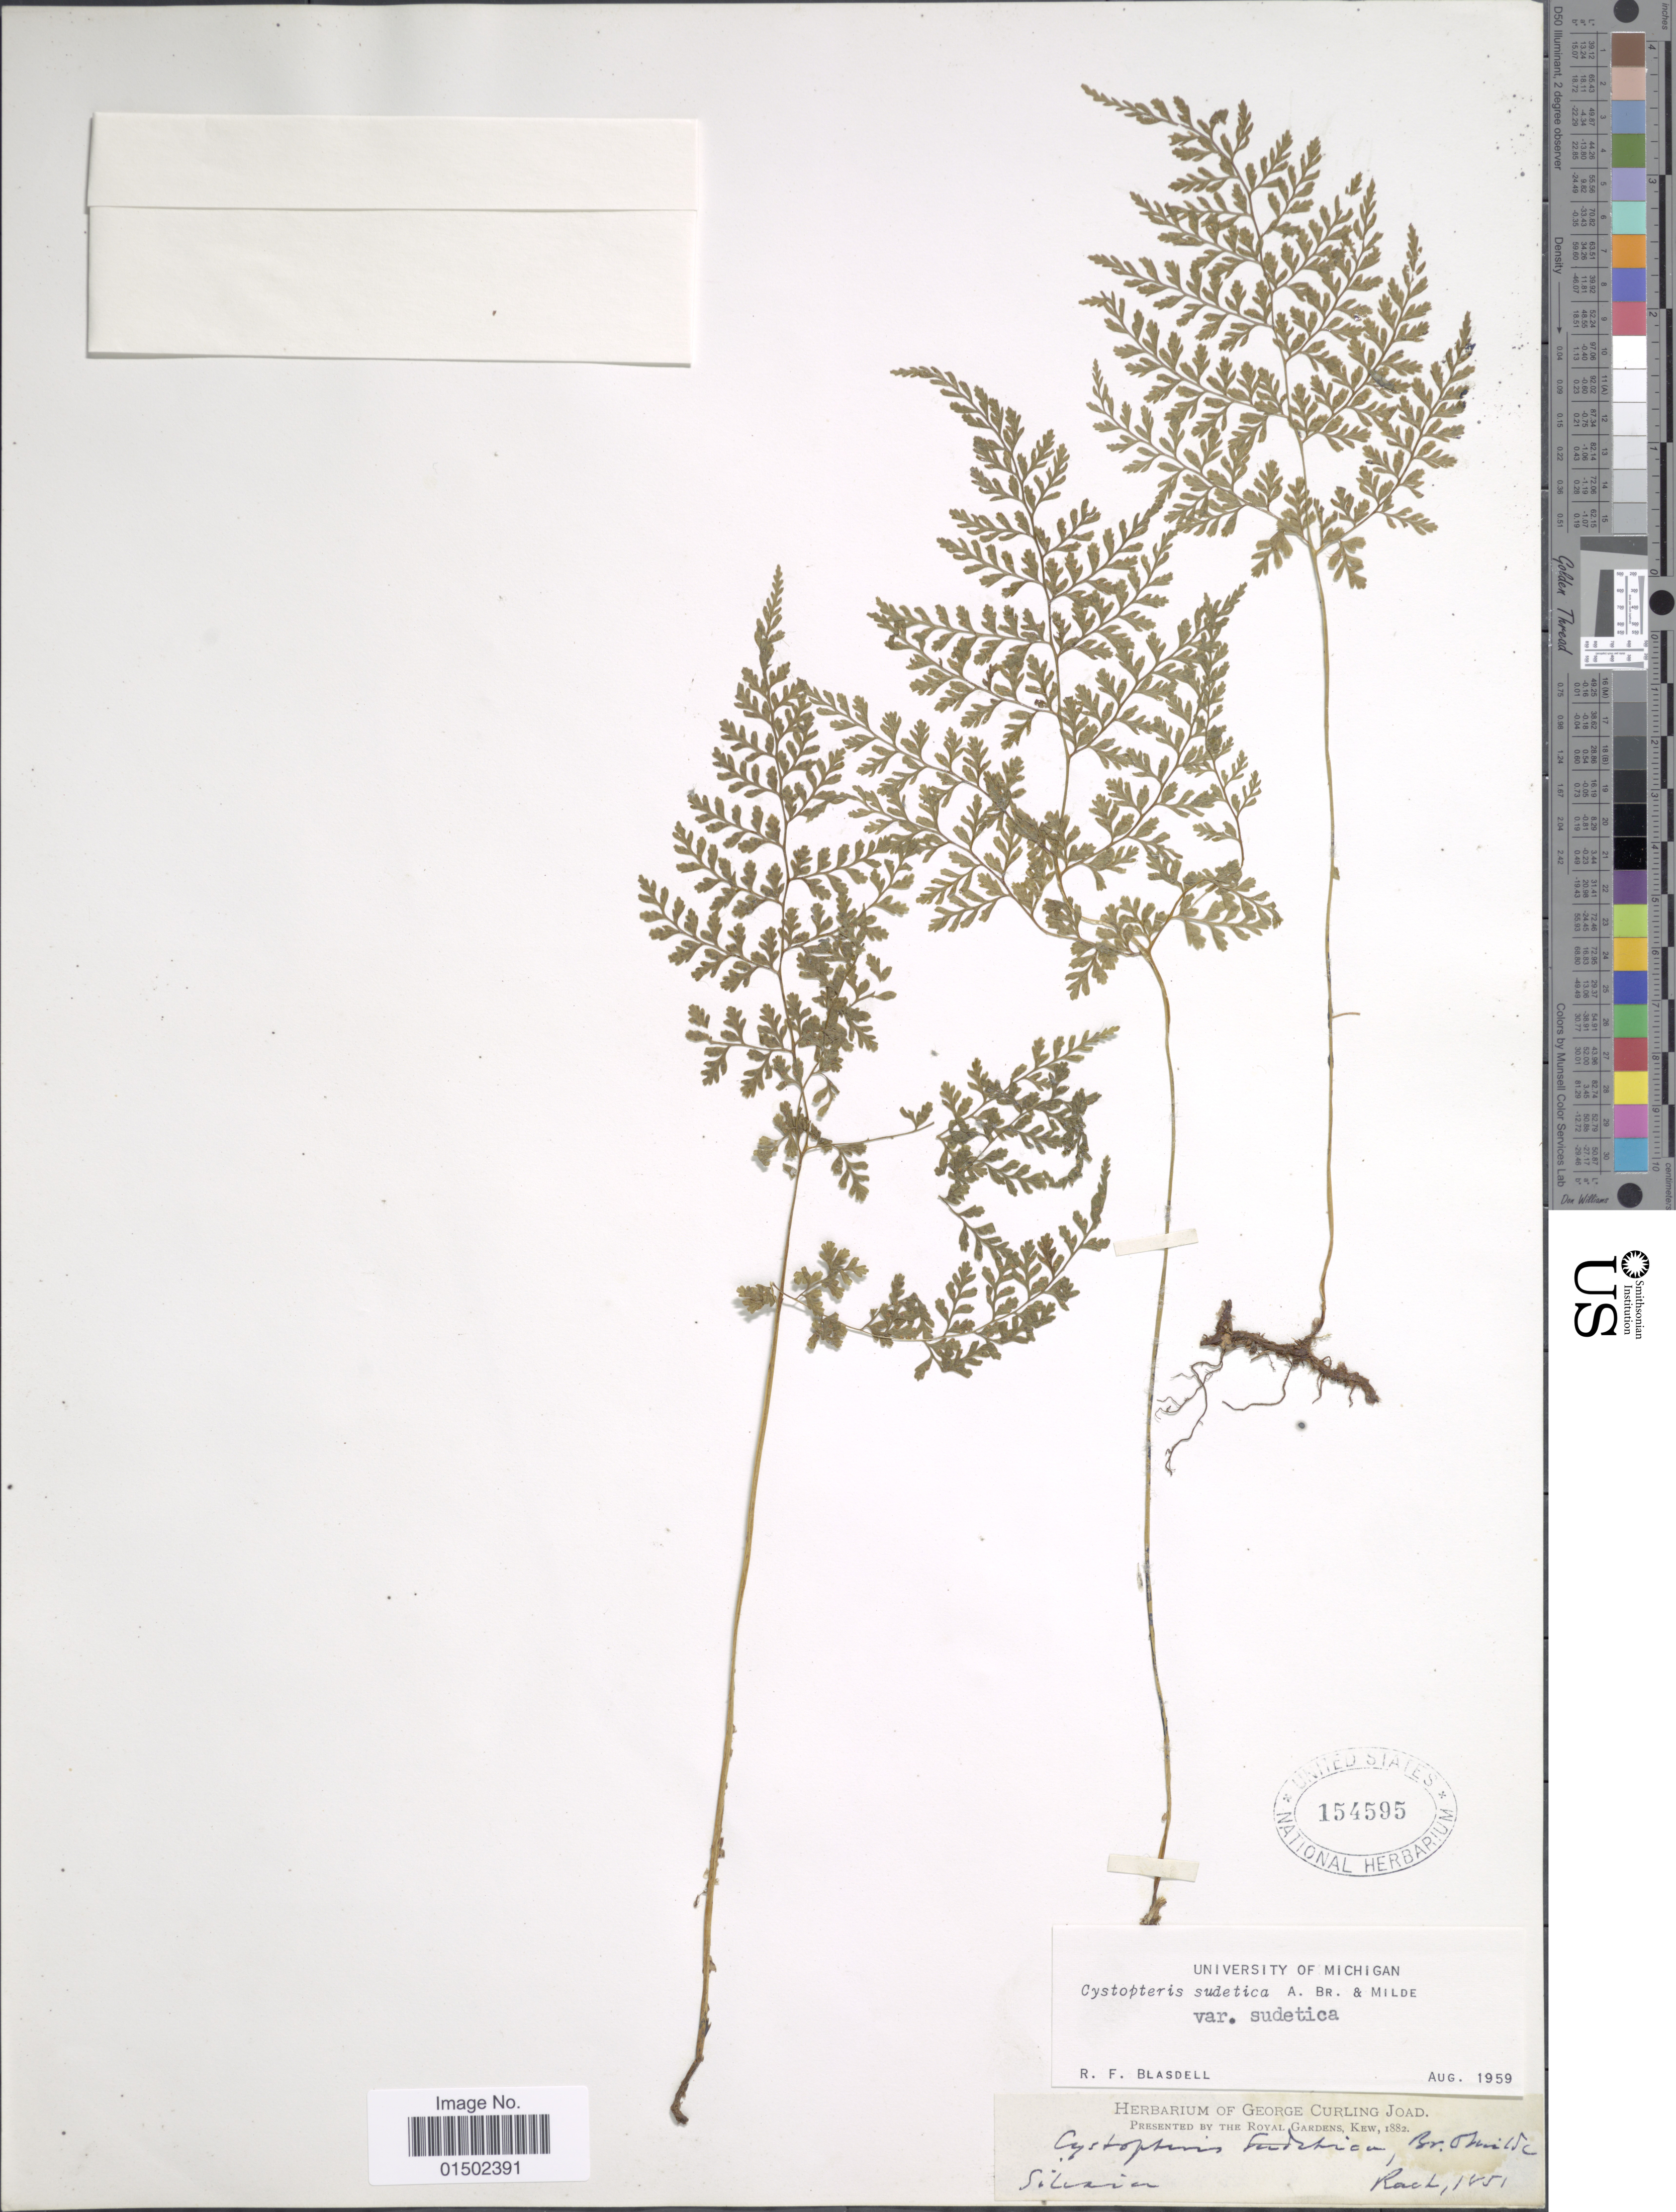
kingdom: Plantae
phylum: Tracheophyta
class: Polypodiopsida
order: Polypodiales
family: Cystopteridaceae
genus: Cystopteris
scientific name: Cystopteris sudetica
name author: A. Braun & Milde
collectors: Rach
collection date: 1851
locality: Silvia [interpreted]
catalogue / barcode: US 154595